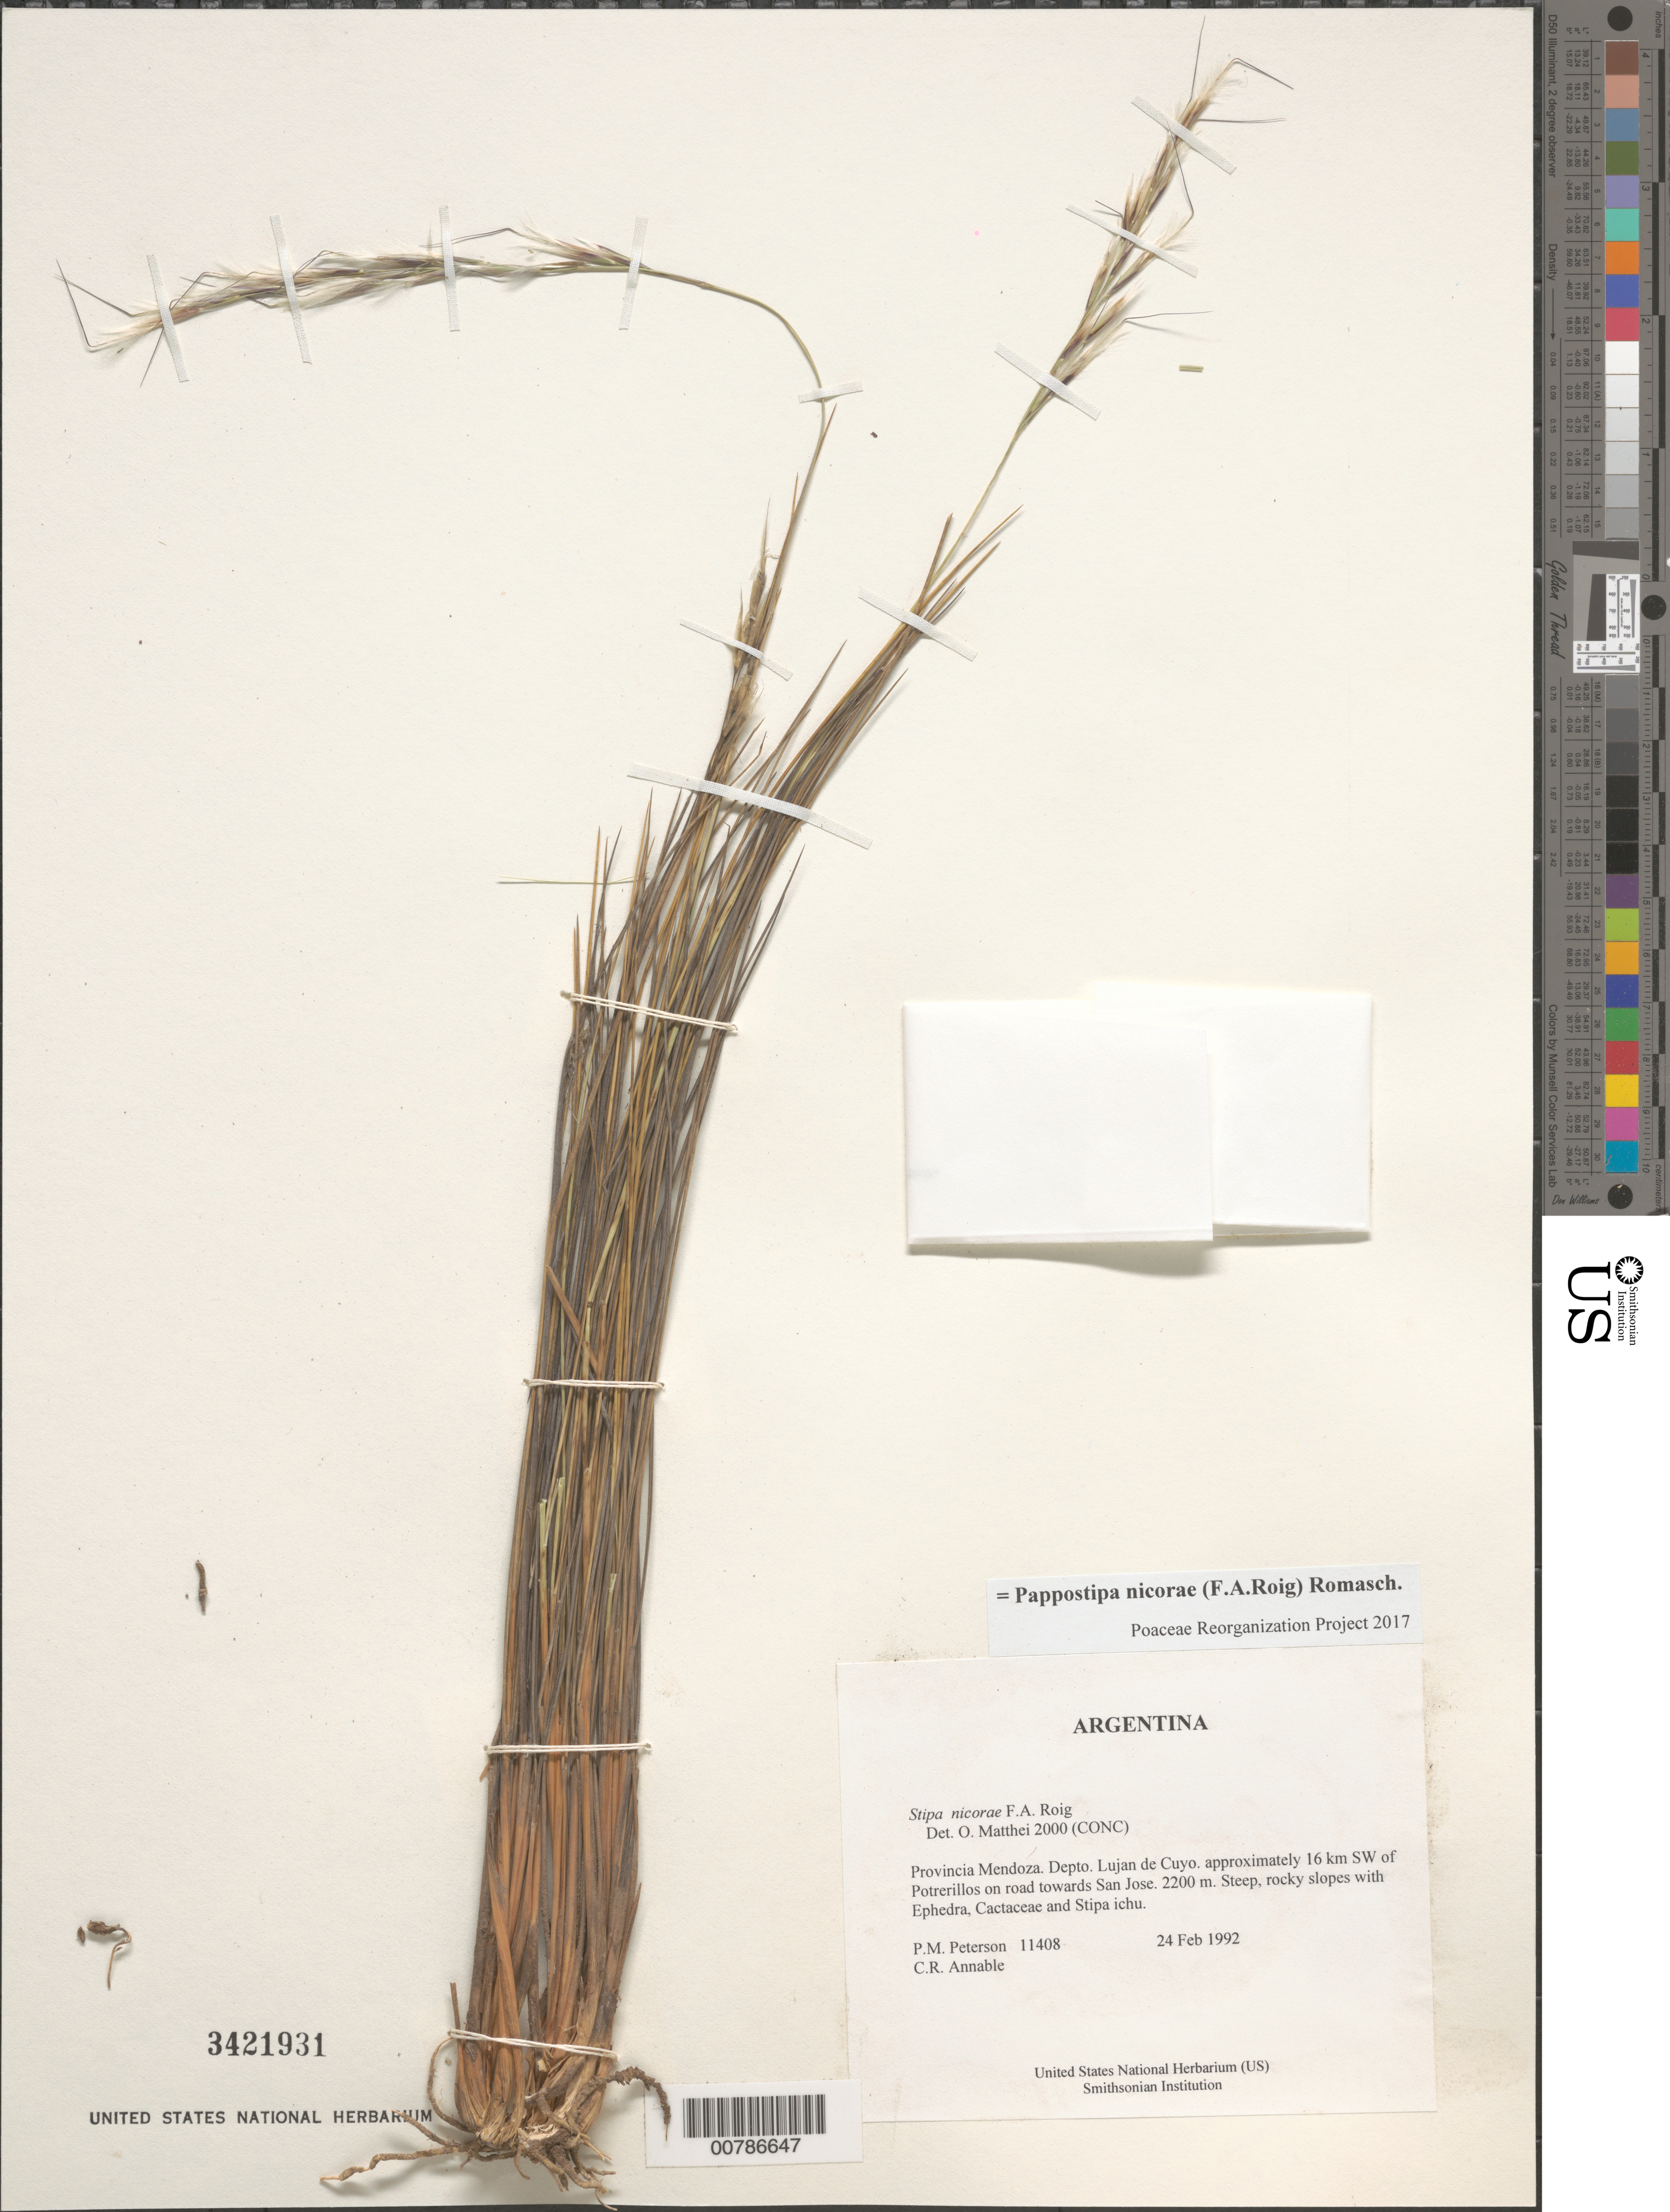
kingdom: Plantae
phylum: Tracheophyta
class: Liliopsida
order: Poales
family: Poaceae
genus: Pappostipa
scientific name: Pappostipa nicorae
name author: (F.A. Roig) Romasch.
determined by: Matthei, O. R.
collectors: P. M. Peterson & C. R. Annable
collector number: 11408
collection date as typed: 24 Feb 1992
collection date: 1992-02-24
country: Argentina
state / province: Mendoza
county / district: Lujan de Cuyo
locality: approximately 16 km SW of Potrerillos on road towards San Jose.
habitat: Steep, rocky slopes with Ephedra, Cactaceae and Stipa ichu.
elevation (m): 2200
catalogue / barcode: US 3421931